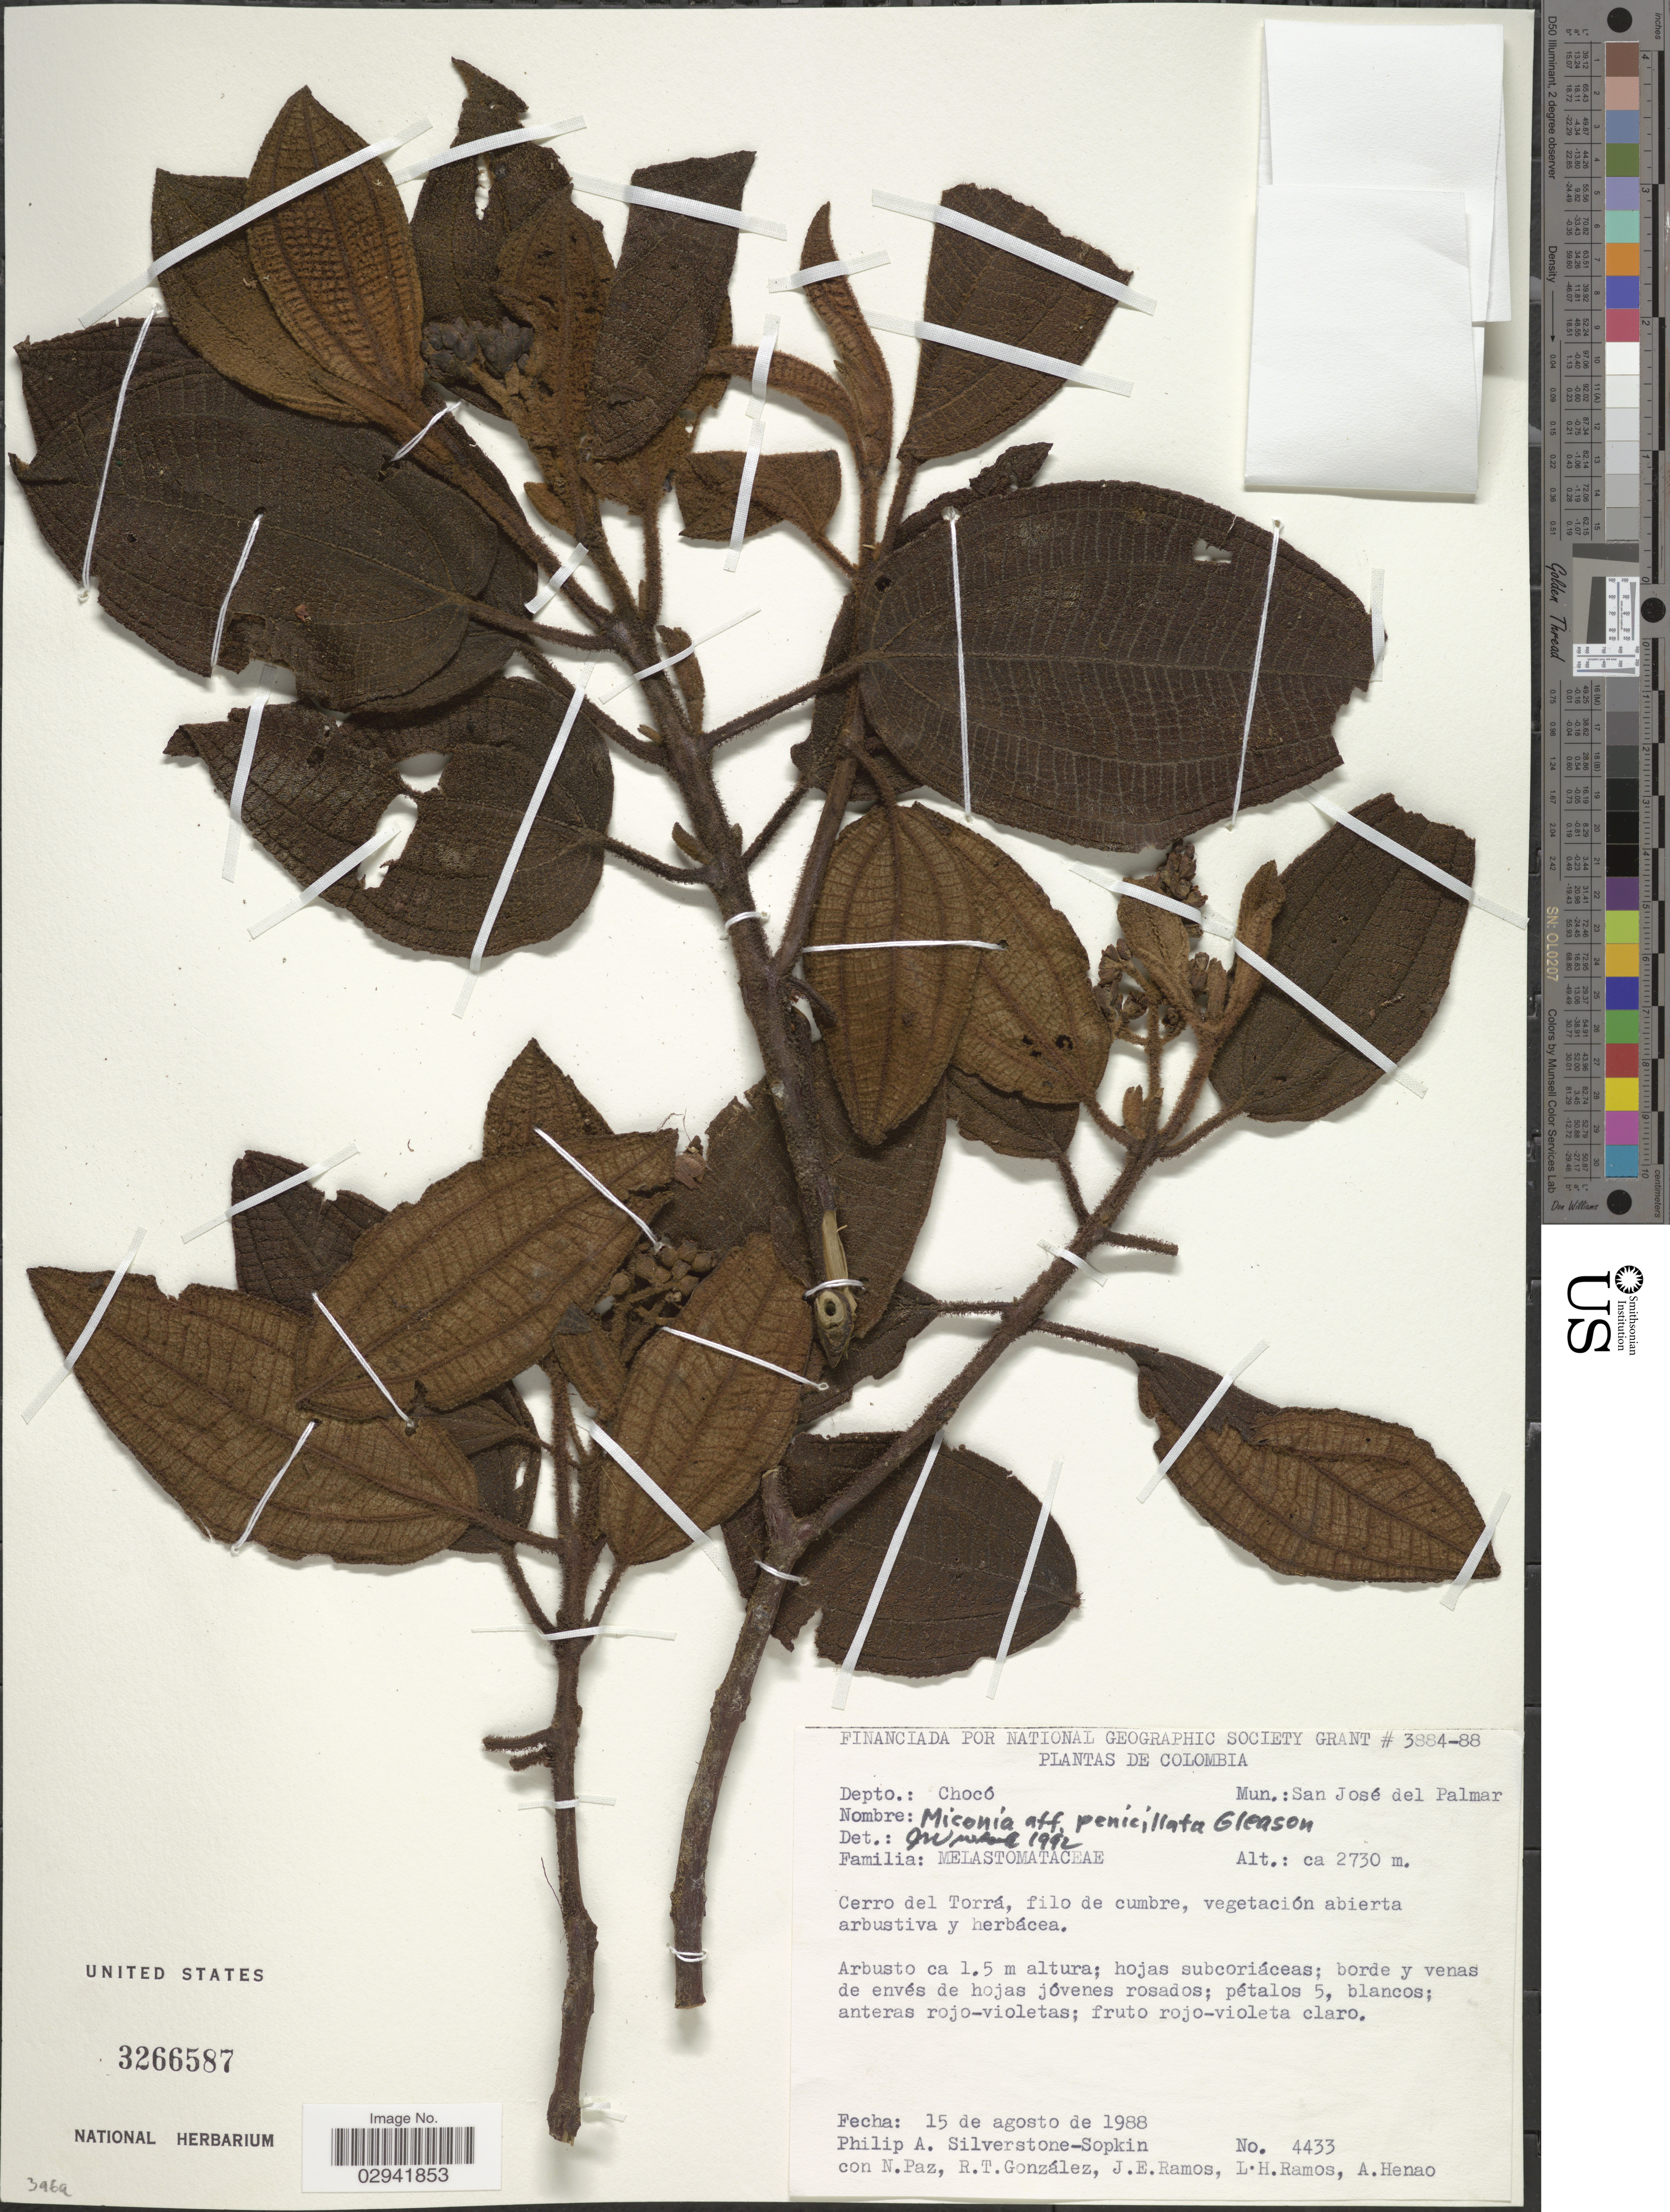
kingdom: Plantae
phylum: Tracheophyta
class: Magnoliopsida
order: Myrtales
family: Melastomataceae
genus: Miconia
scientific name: Miconia penicillata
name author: Gleason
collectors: P. A. Silverstone-Sopkin, N. Paz, R. Gonzalez, J. E. Ramos & et al.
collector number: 4433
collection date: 1988-08-15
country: Colombia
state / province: Chocó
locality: Depto.: Chocó, Mun.: San José del Palmar. Cerro del Torrá, filo de cumbre.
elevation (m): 2730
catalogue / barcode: US 3266587